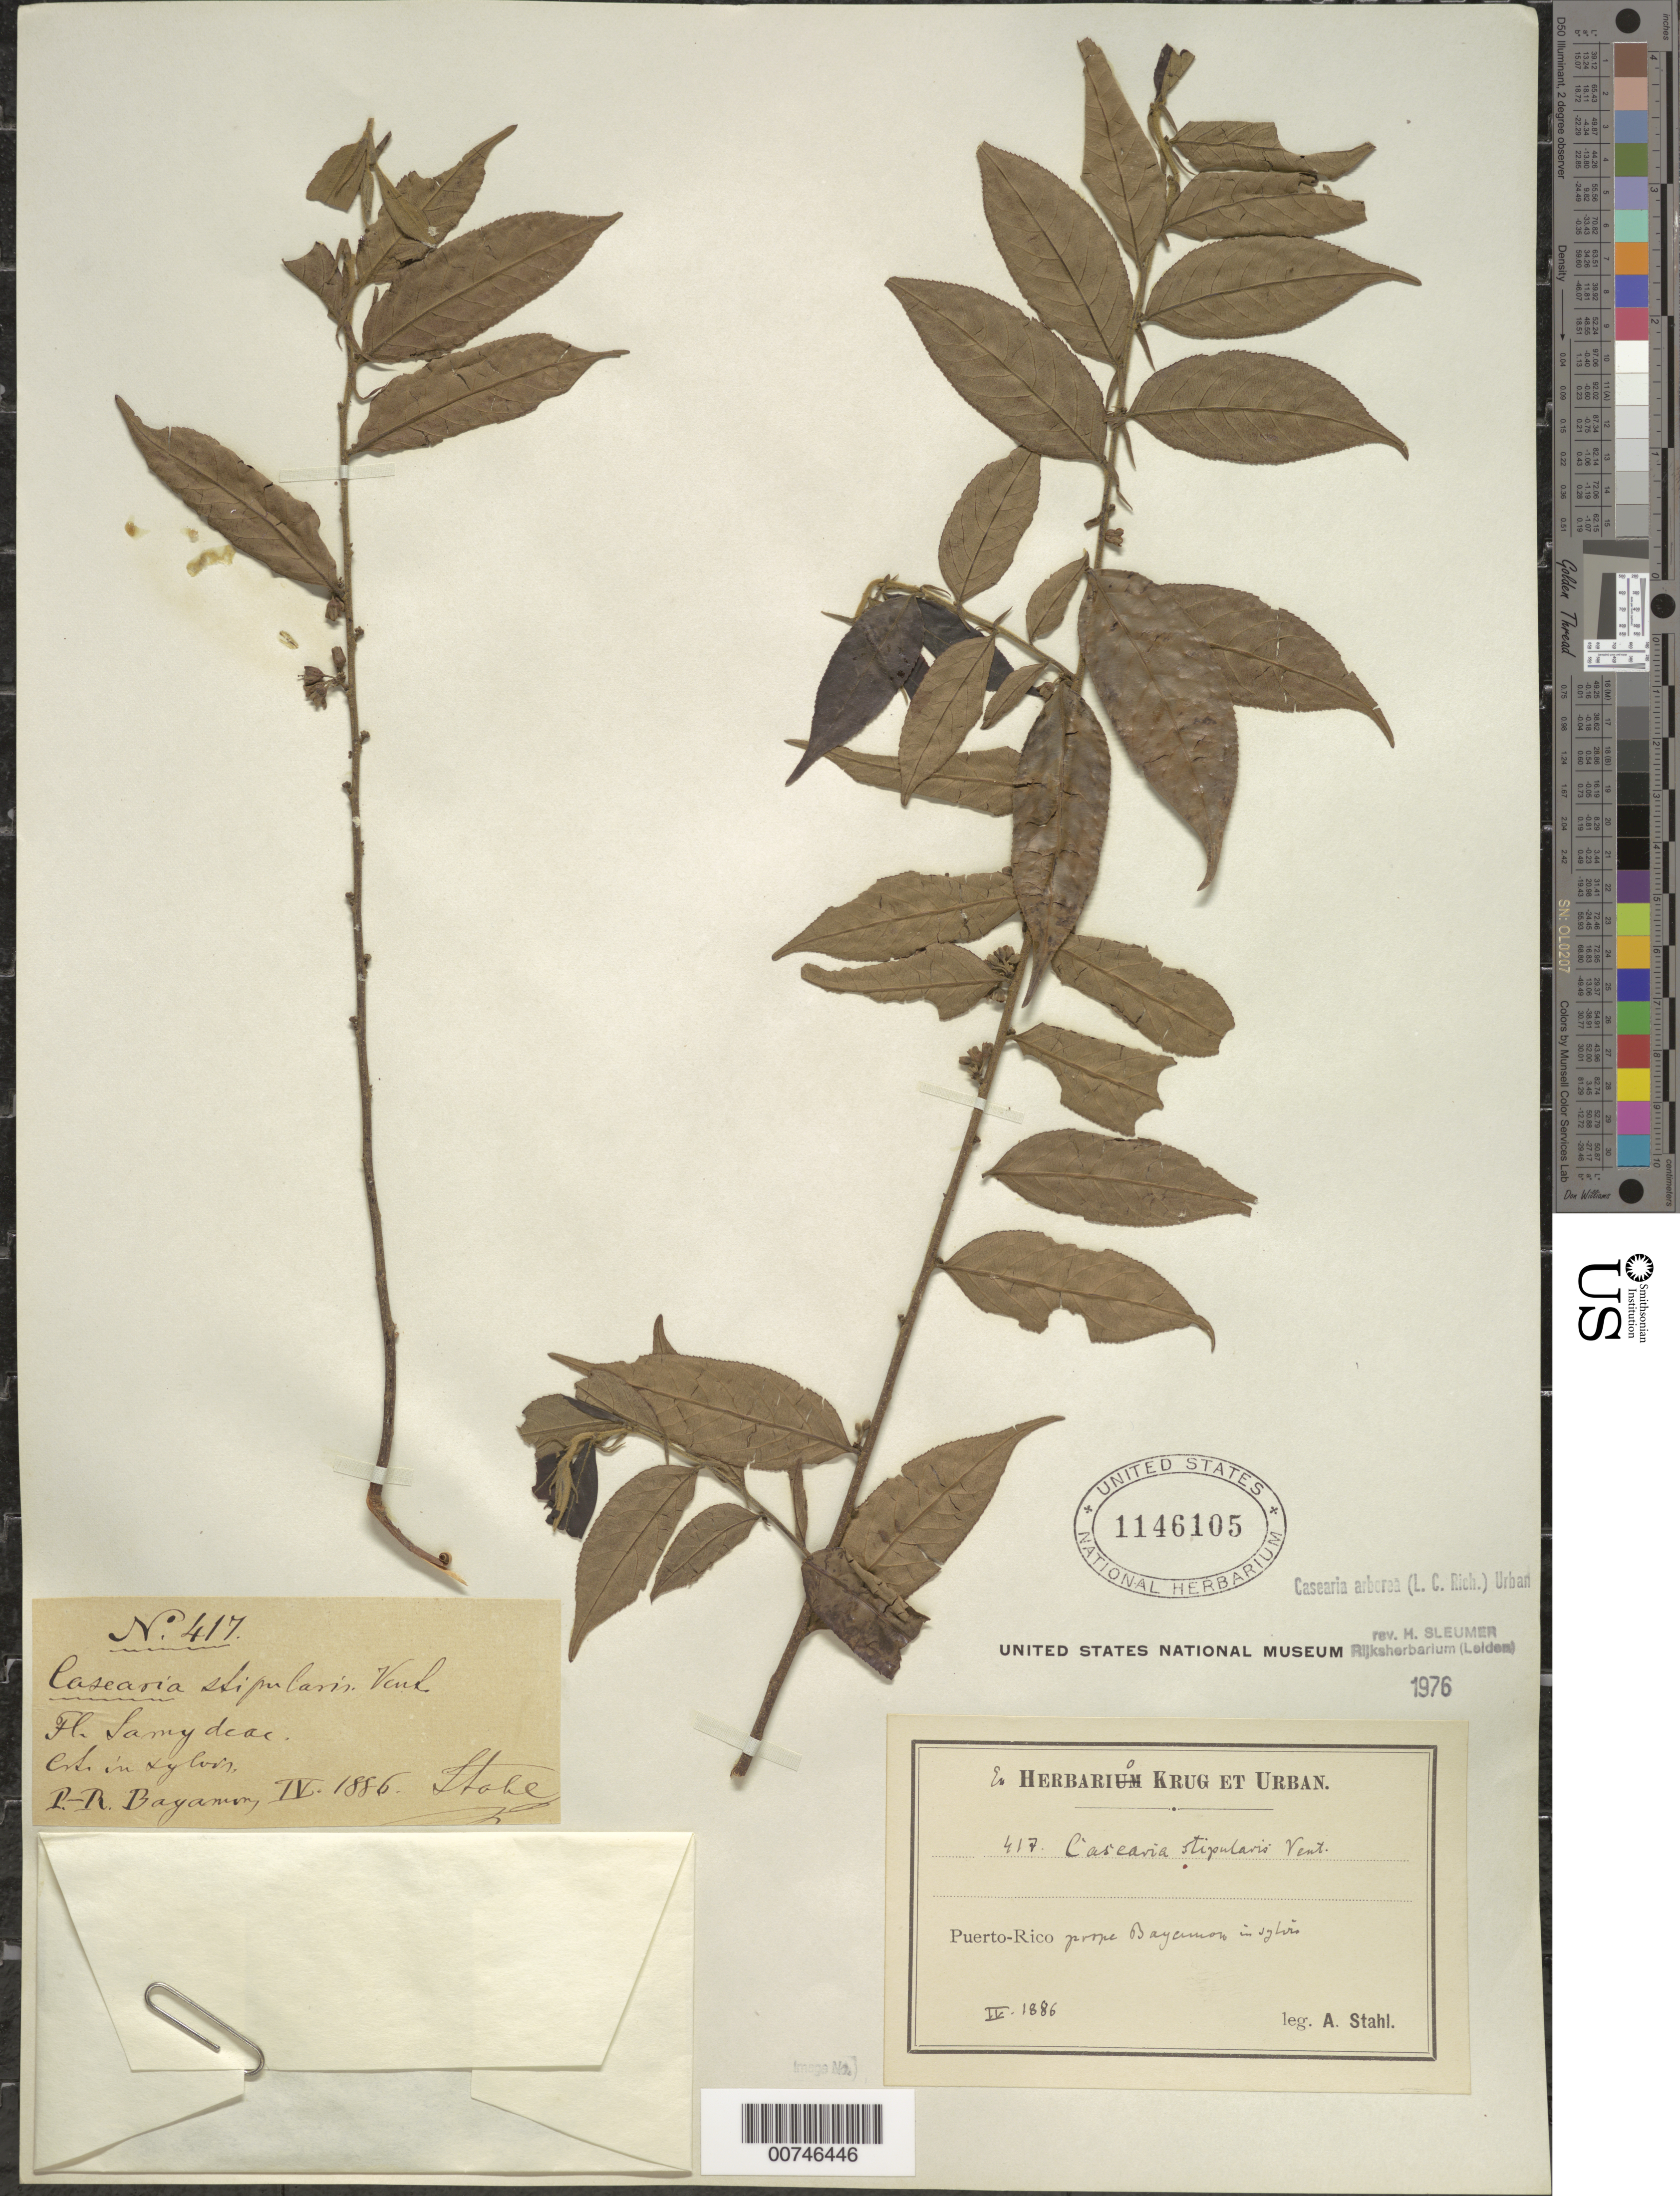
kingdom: Plantae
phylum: Tracheophyta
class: Magnoliopsida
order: Malpighiales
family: Salicaceae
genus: Casearia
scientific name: Casearia arborea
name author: (Rich.) Urb.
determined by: Sleumer, H. O.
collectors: A. Stahl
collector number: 417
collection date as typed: Apr 1886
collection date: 1886-04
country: Puerto Rico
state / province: Bayamón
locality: Prope Bayamón, in sylvis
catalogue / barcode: US 1146105